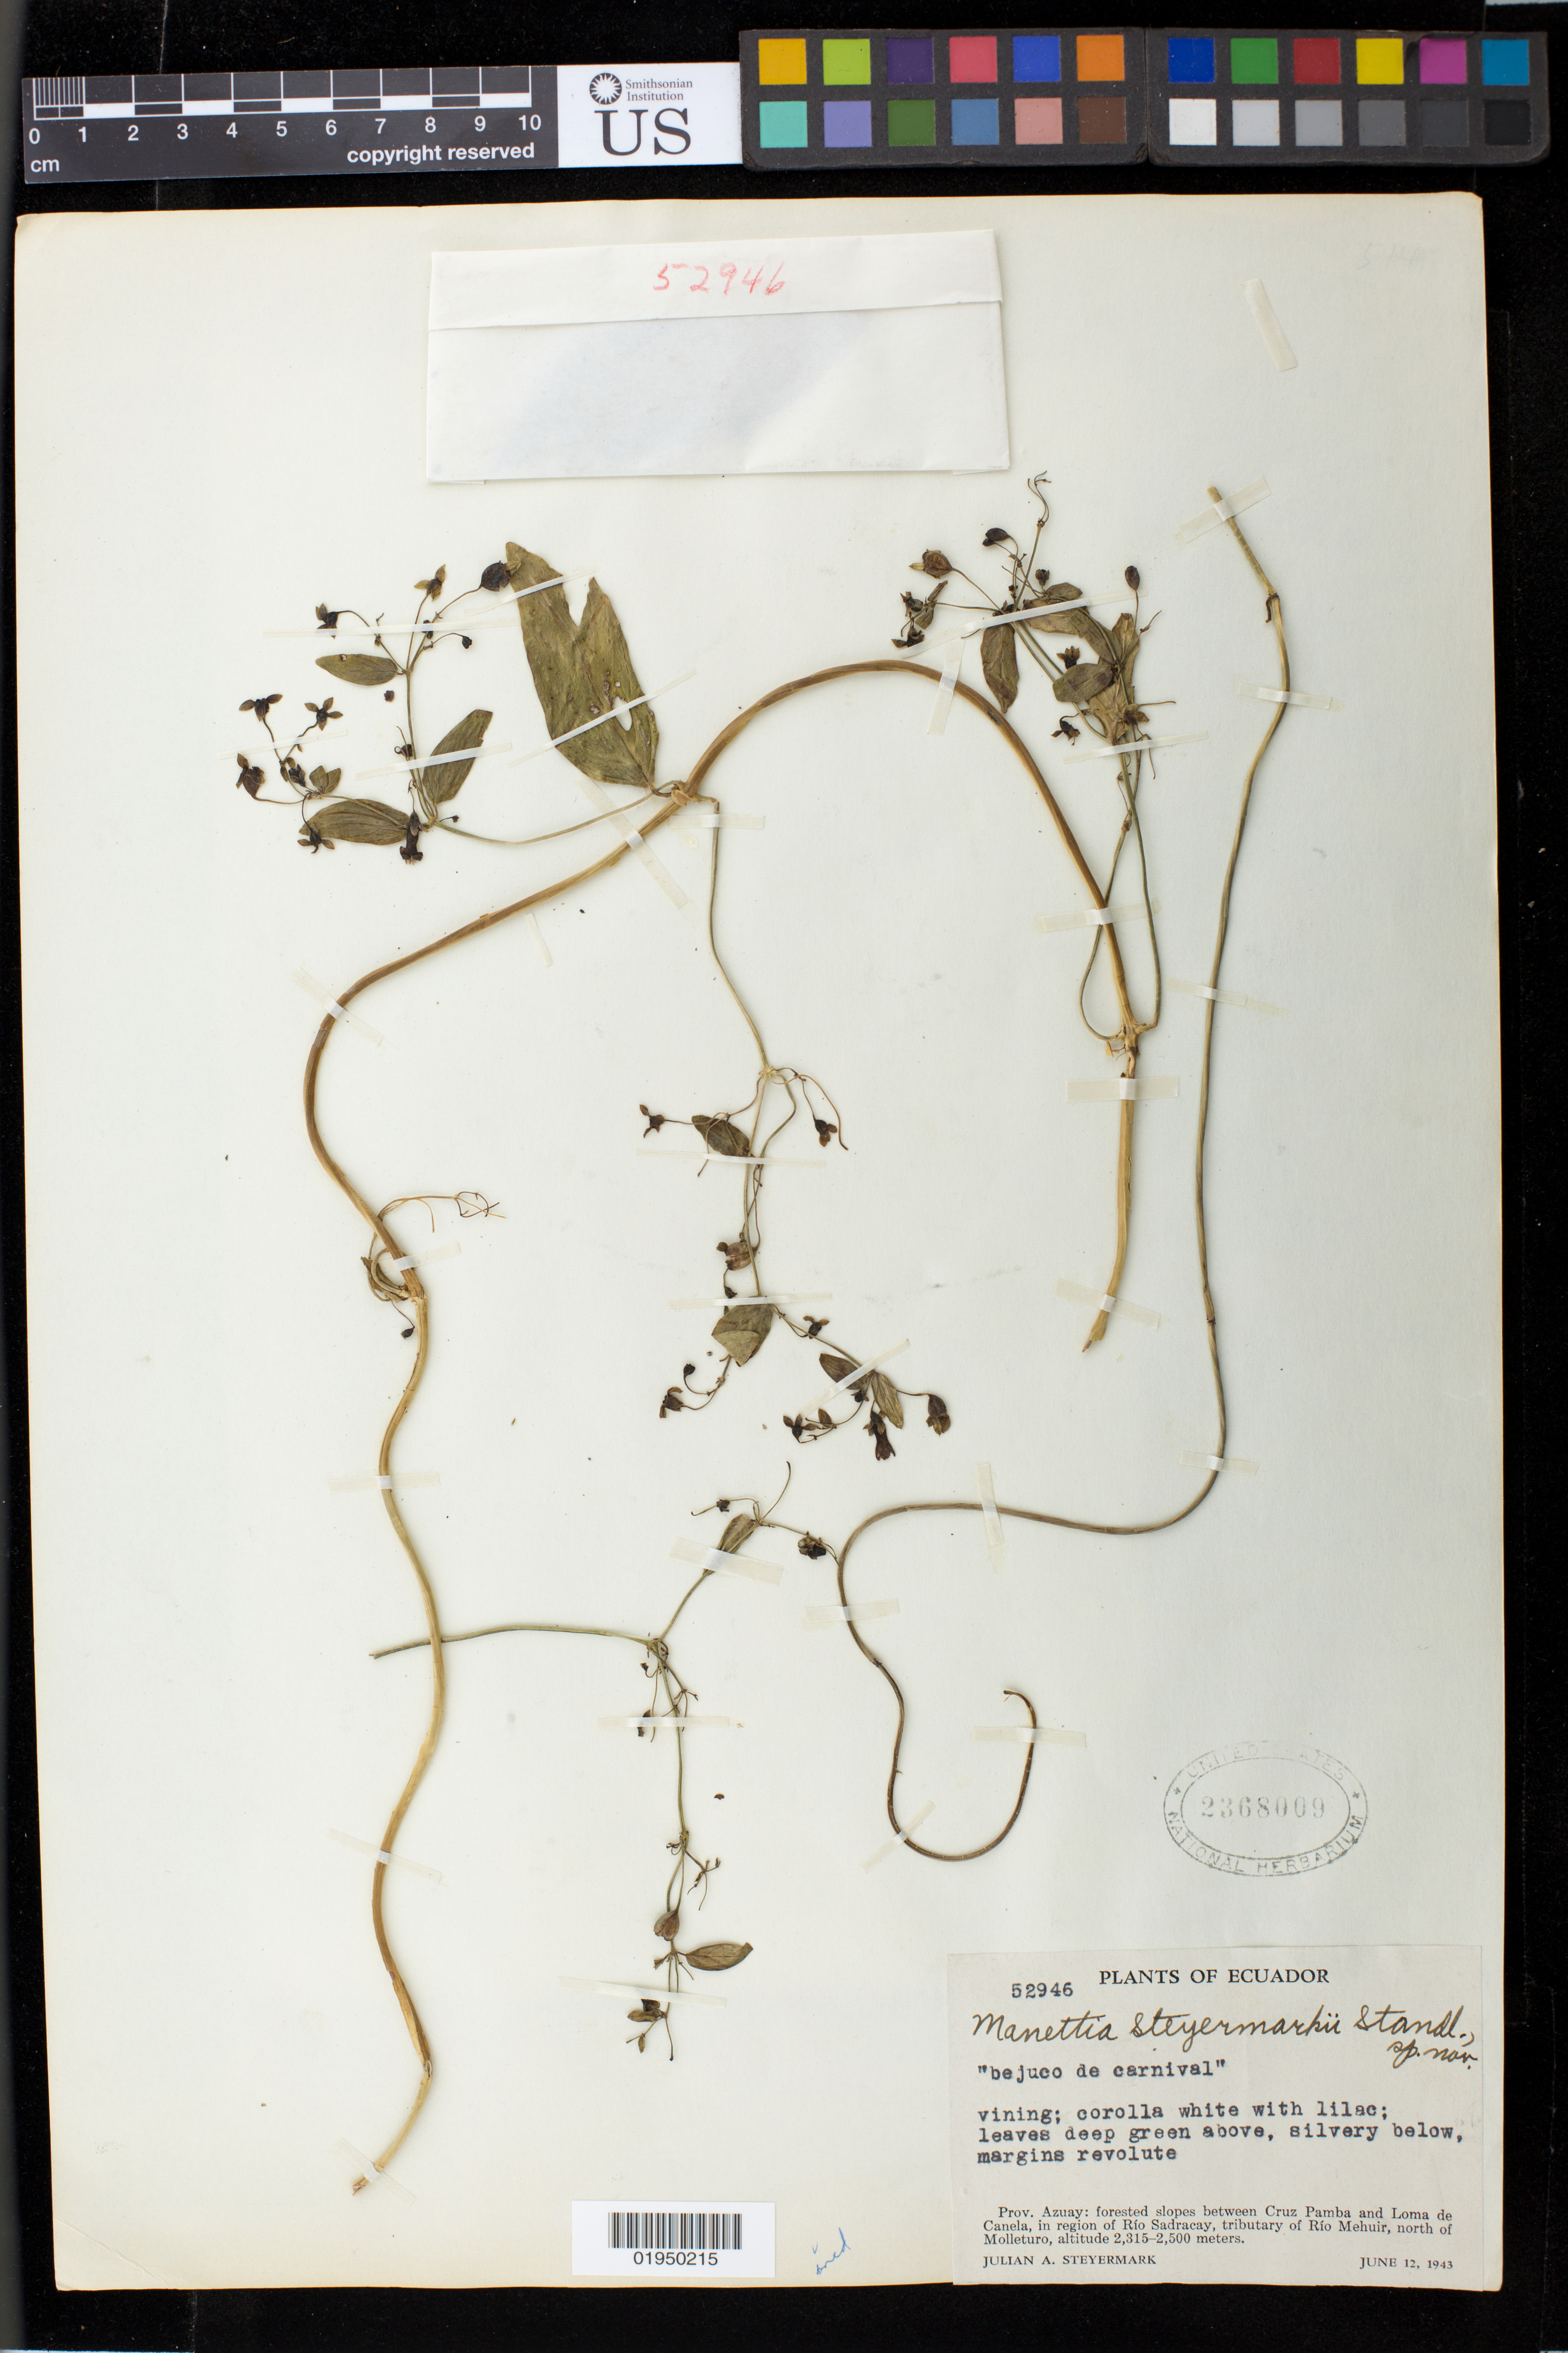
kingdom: Plantae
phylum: Tracheophyta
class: Magnoliopsida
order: Gentianales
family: Rubiaceae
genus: Manettia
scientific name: Manettia sp.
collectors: J. Steyermark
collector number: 52946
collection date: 1943-06-12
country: Ecuador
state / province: Azuay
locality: Forrested slopes between Cruz Pambaand Loma de Canella, in region of Rio Sadracay, tributary of Rio Mehuir, north of Molleturo.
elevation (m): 2315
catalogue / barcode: US 2368009